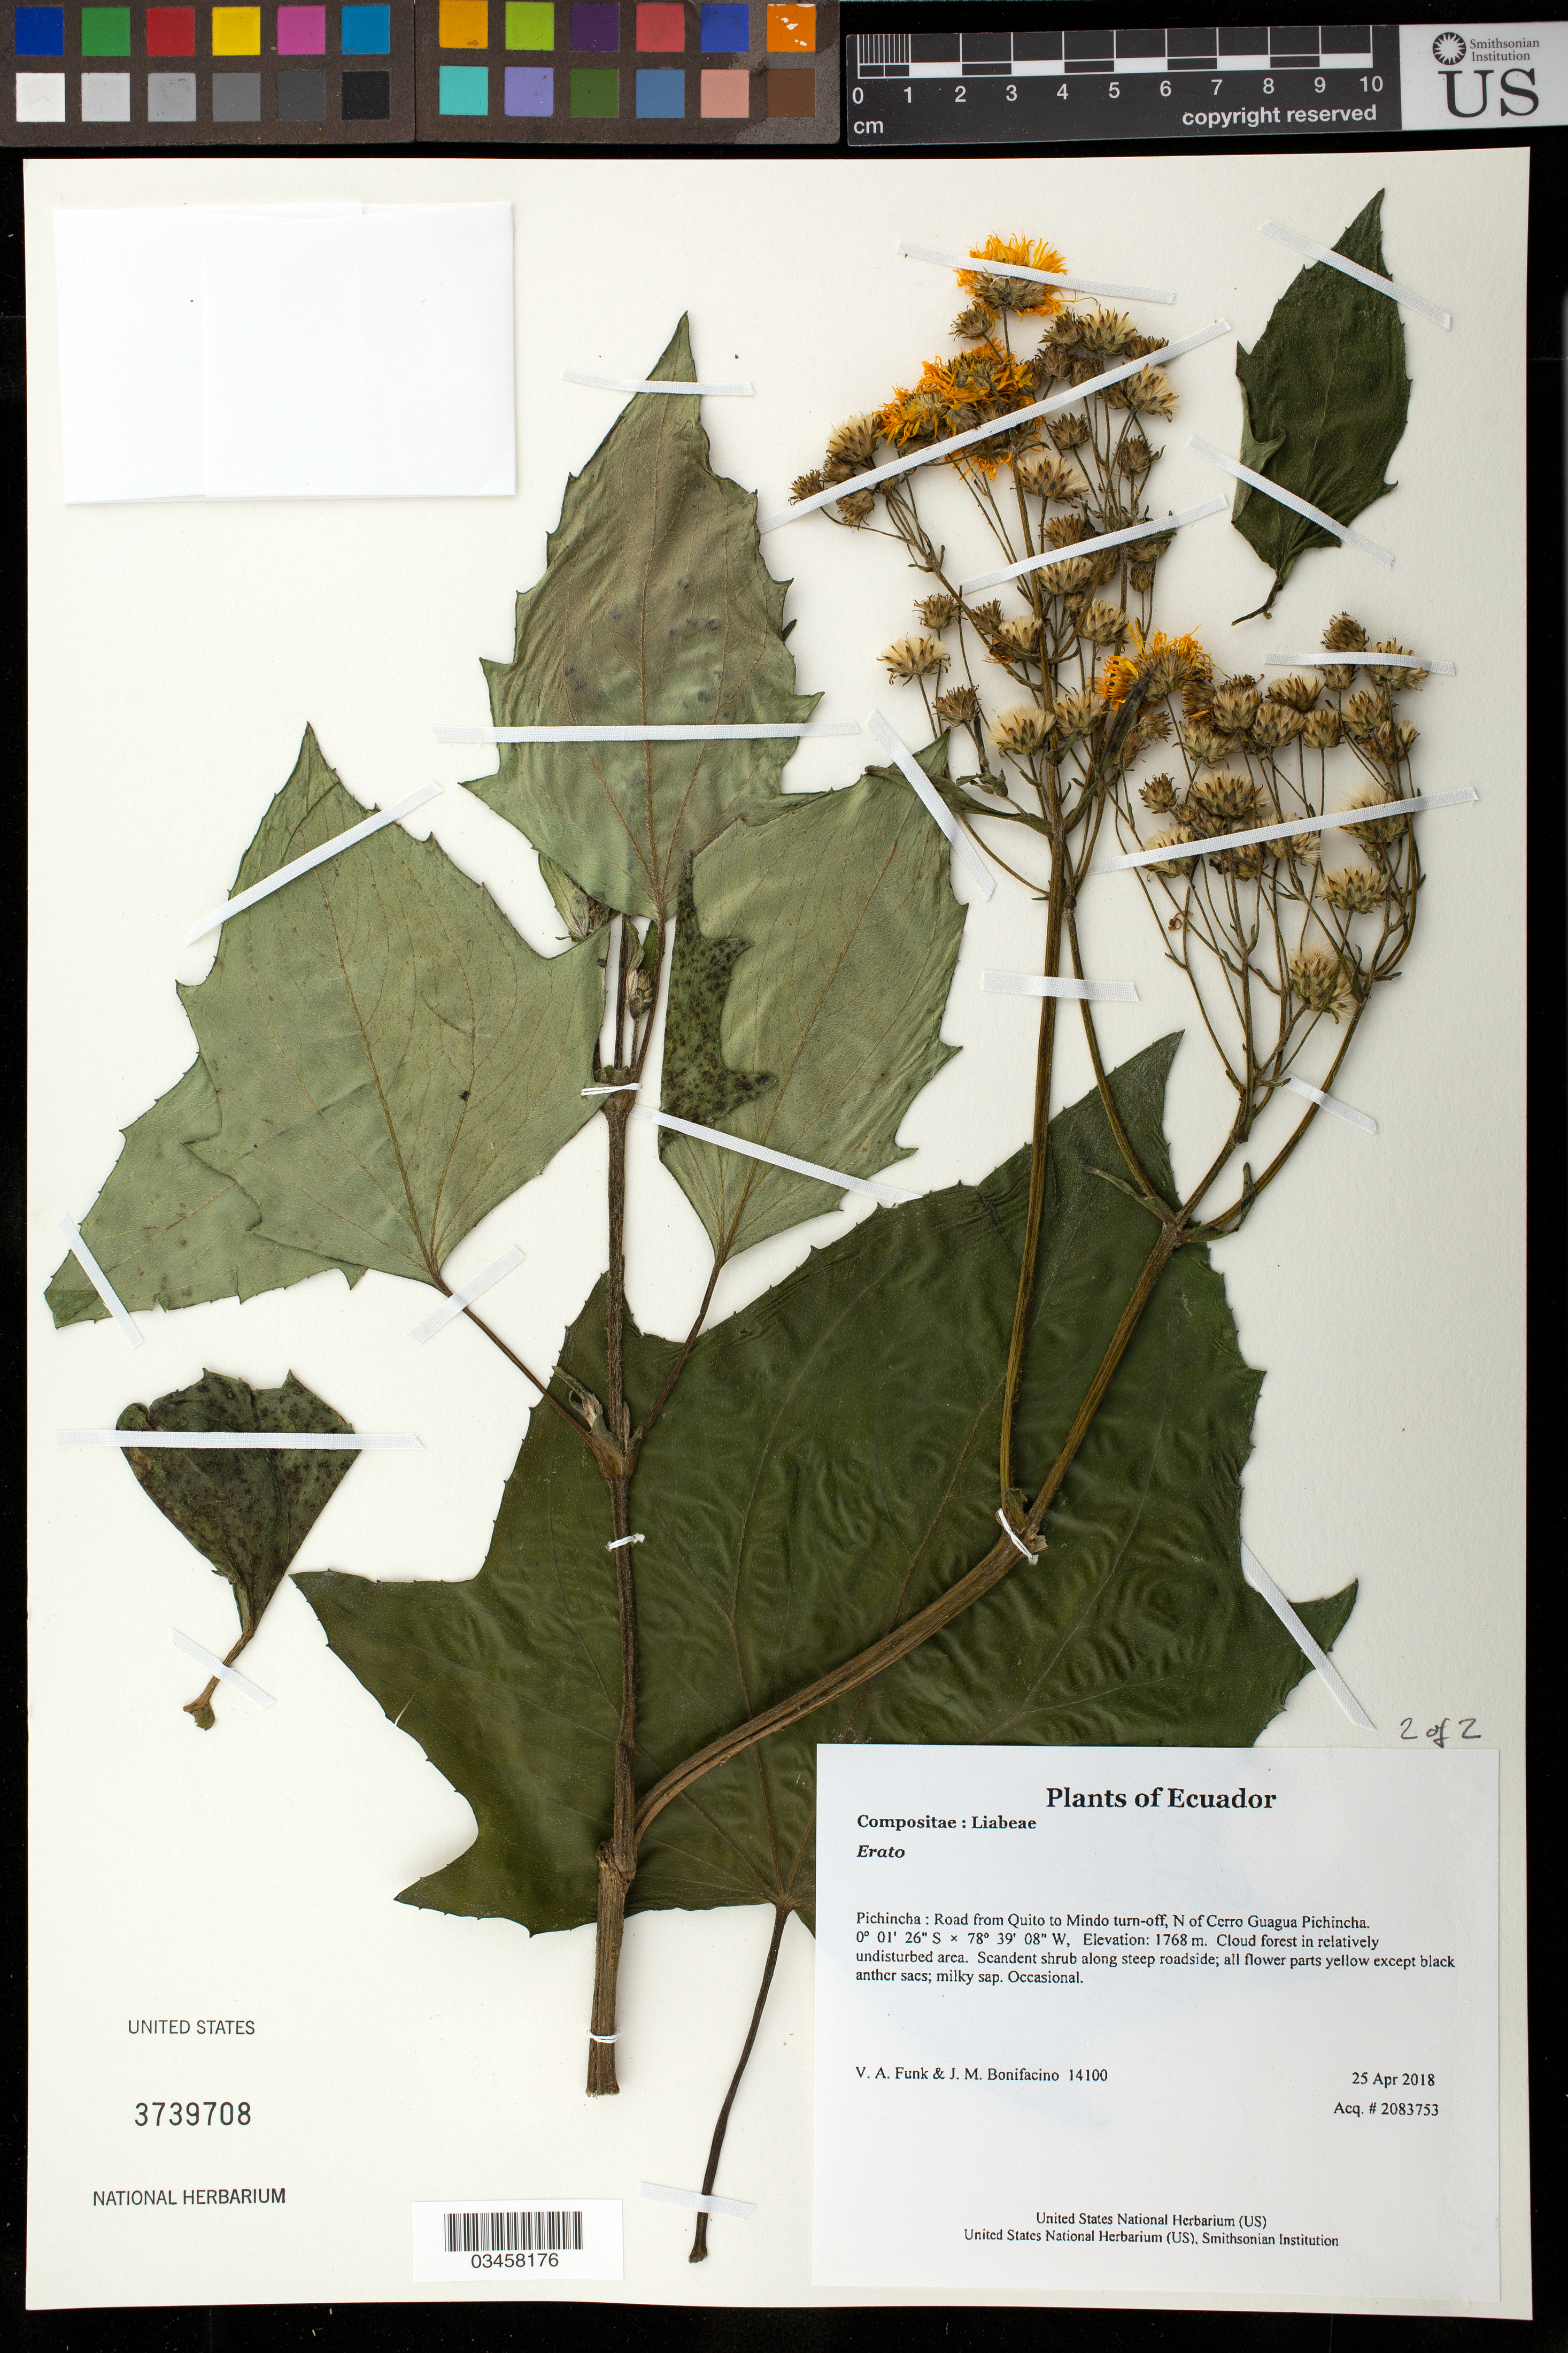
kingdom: Plantae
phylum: Tracheophyta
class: Magnoliopsida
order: Asterales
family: Asteraceae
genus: Erato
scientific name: Erato sp.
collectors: V. Funk & M. Bonifacino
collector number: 14100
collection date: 2018-04-25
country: Ecuador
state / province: Pichincha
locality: Road from Quito to Mindo turn-off, N of Cerro Guagua Pichincha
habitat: Cloud forest in relatively undisturbed area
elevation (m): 1768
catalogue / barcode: US 3739708